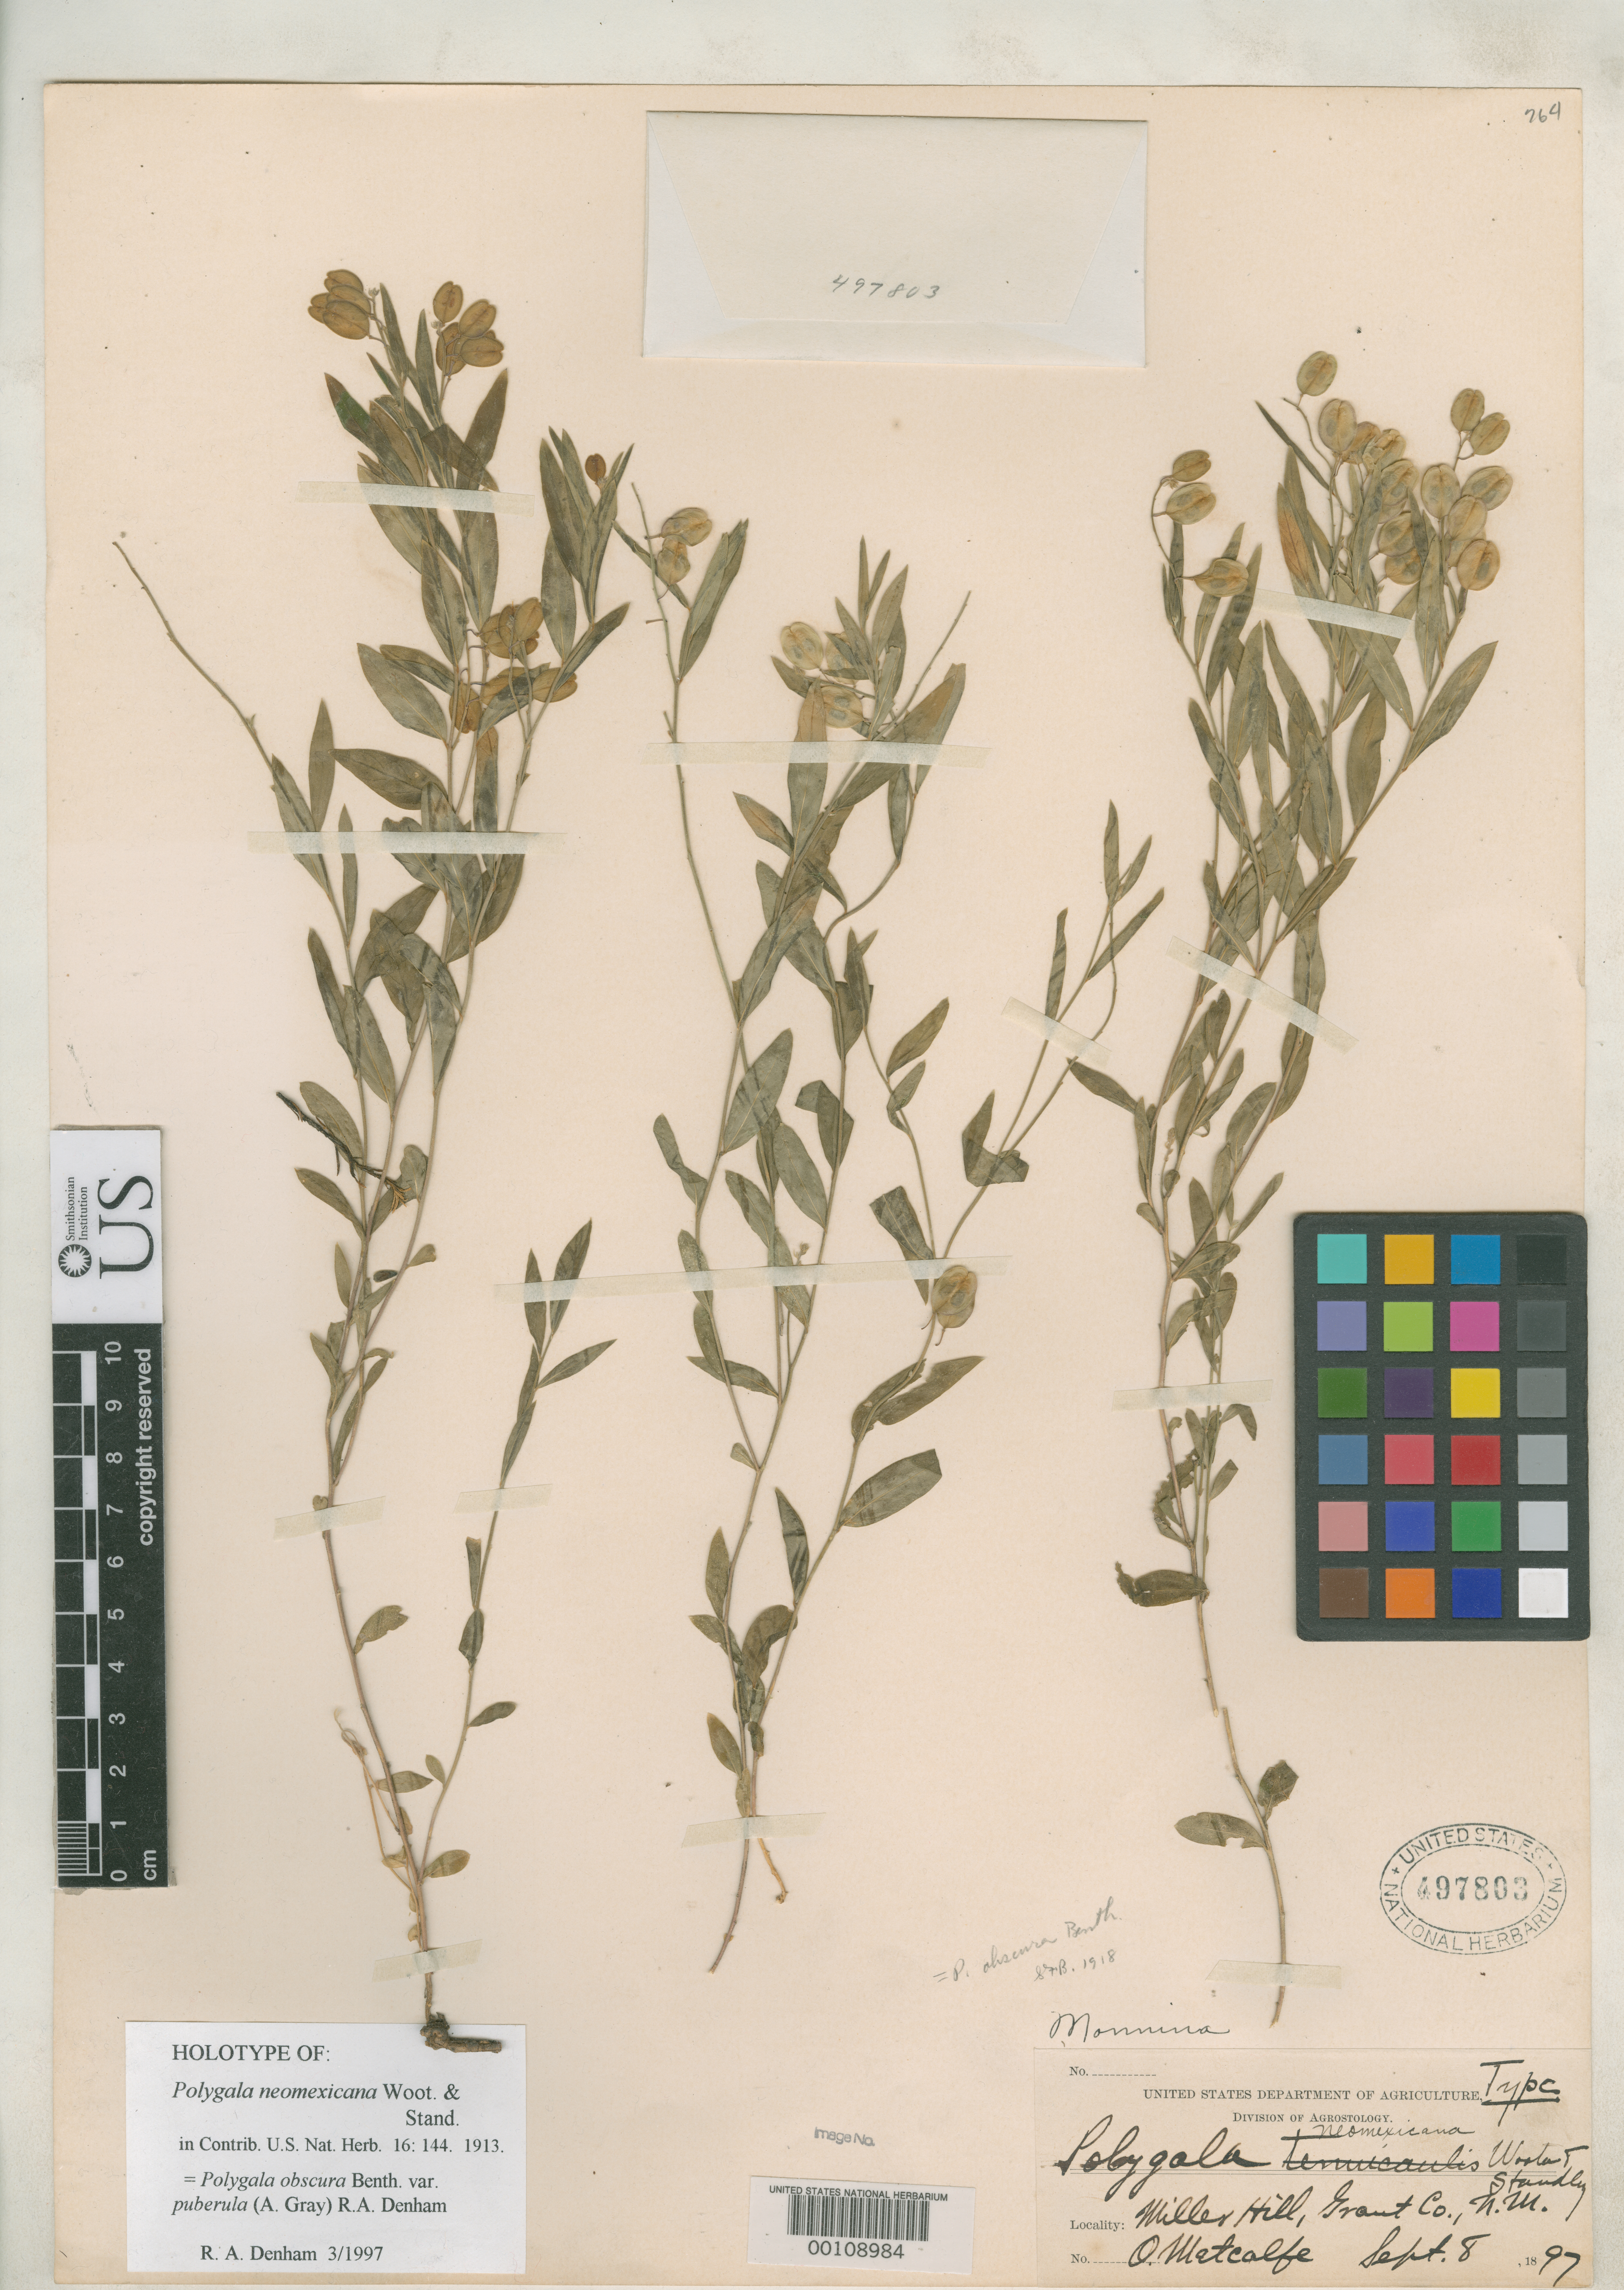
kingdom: Plantae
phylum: Tracheophyta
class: Magnoliopsida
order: Fabales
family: Polygalaceae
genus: Polygala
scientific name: Polygala neomexicana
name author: Wooton & Standl.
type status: Holotype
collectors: O. B. Metcalfe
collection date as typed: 08 Sep 1897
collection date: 1897-09-08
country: United States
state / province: New Mexico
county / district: Grant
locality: Miller Hill.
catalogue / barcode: US 497803